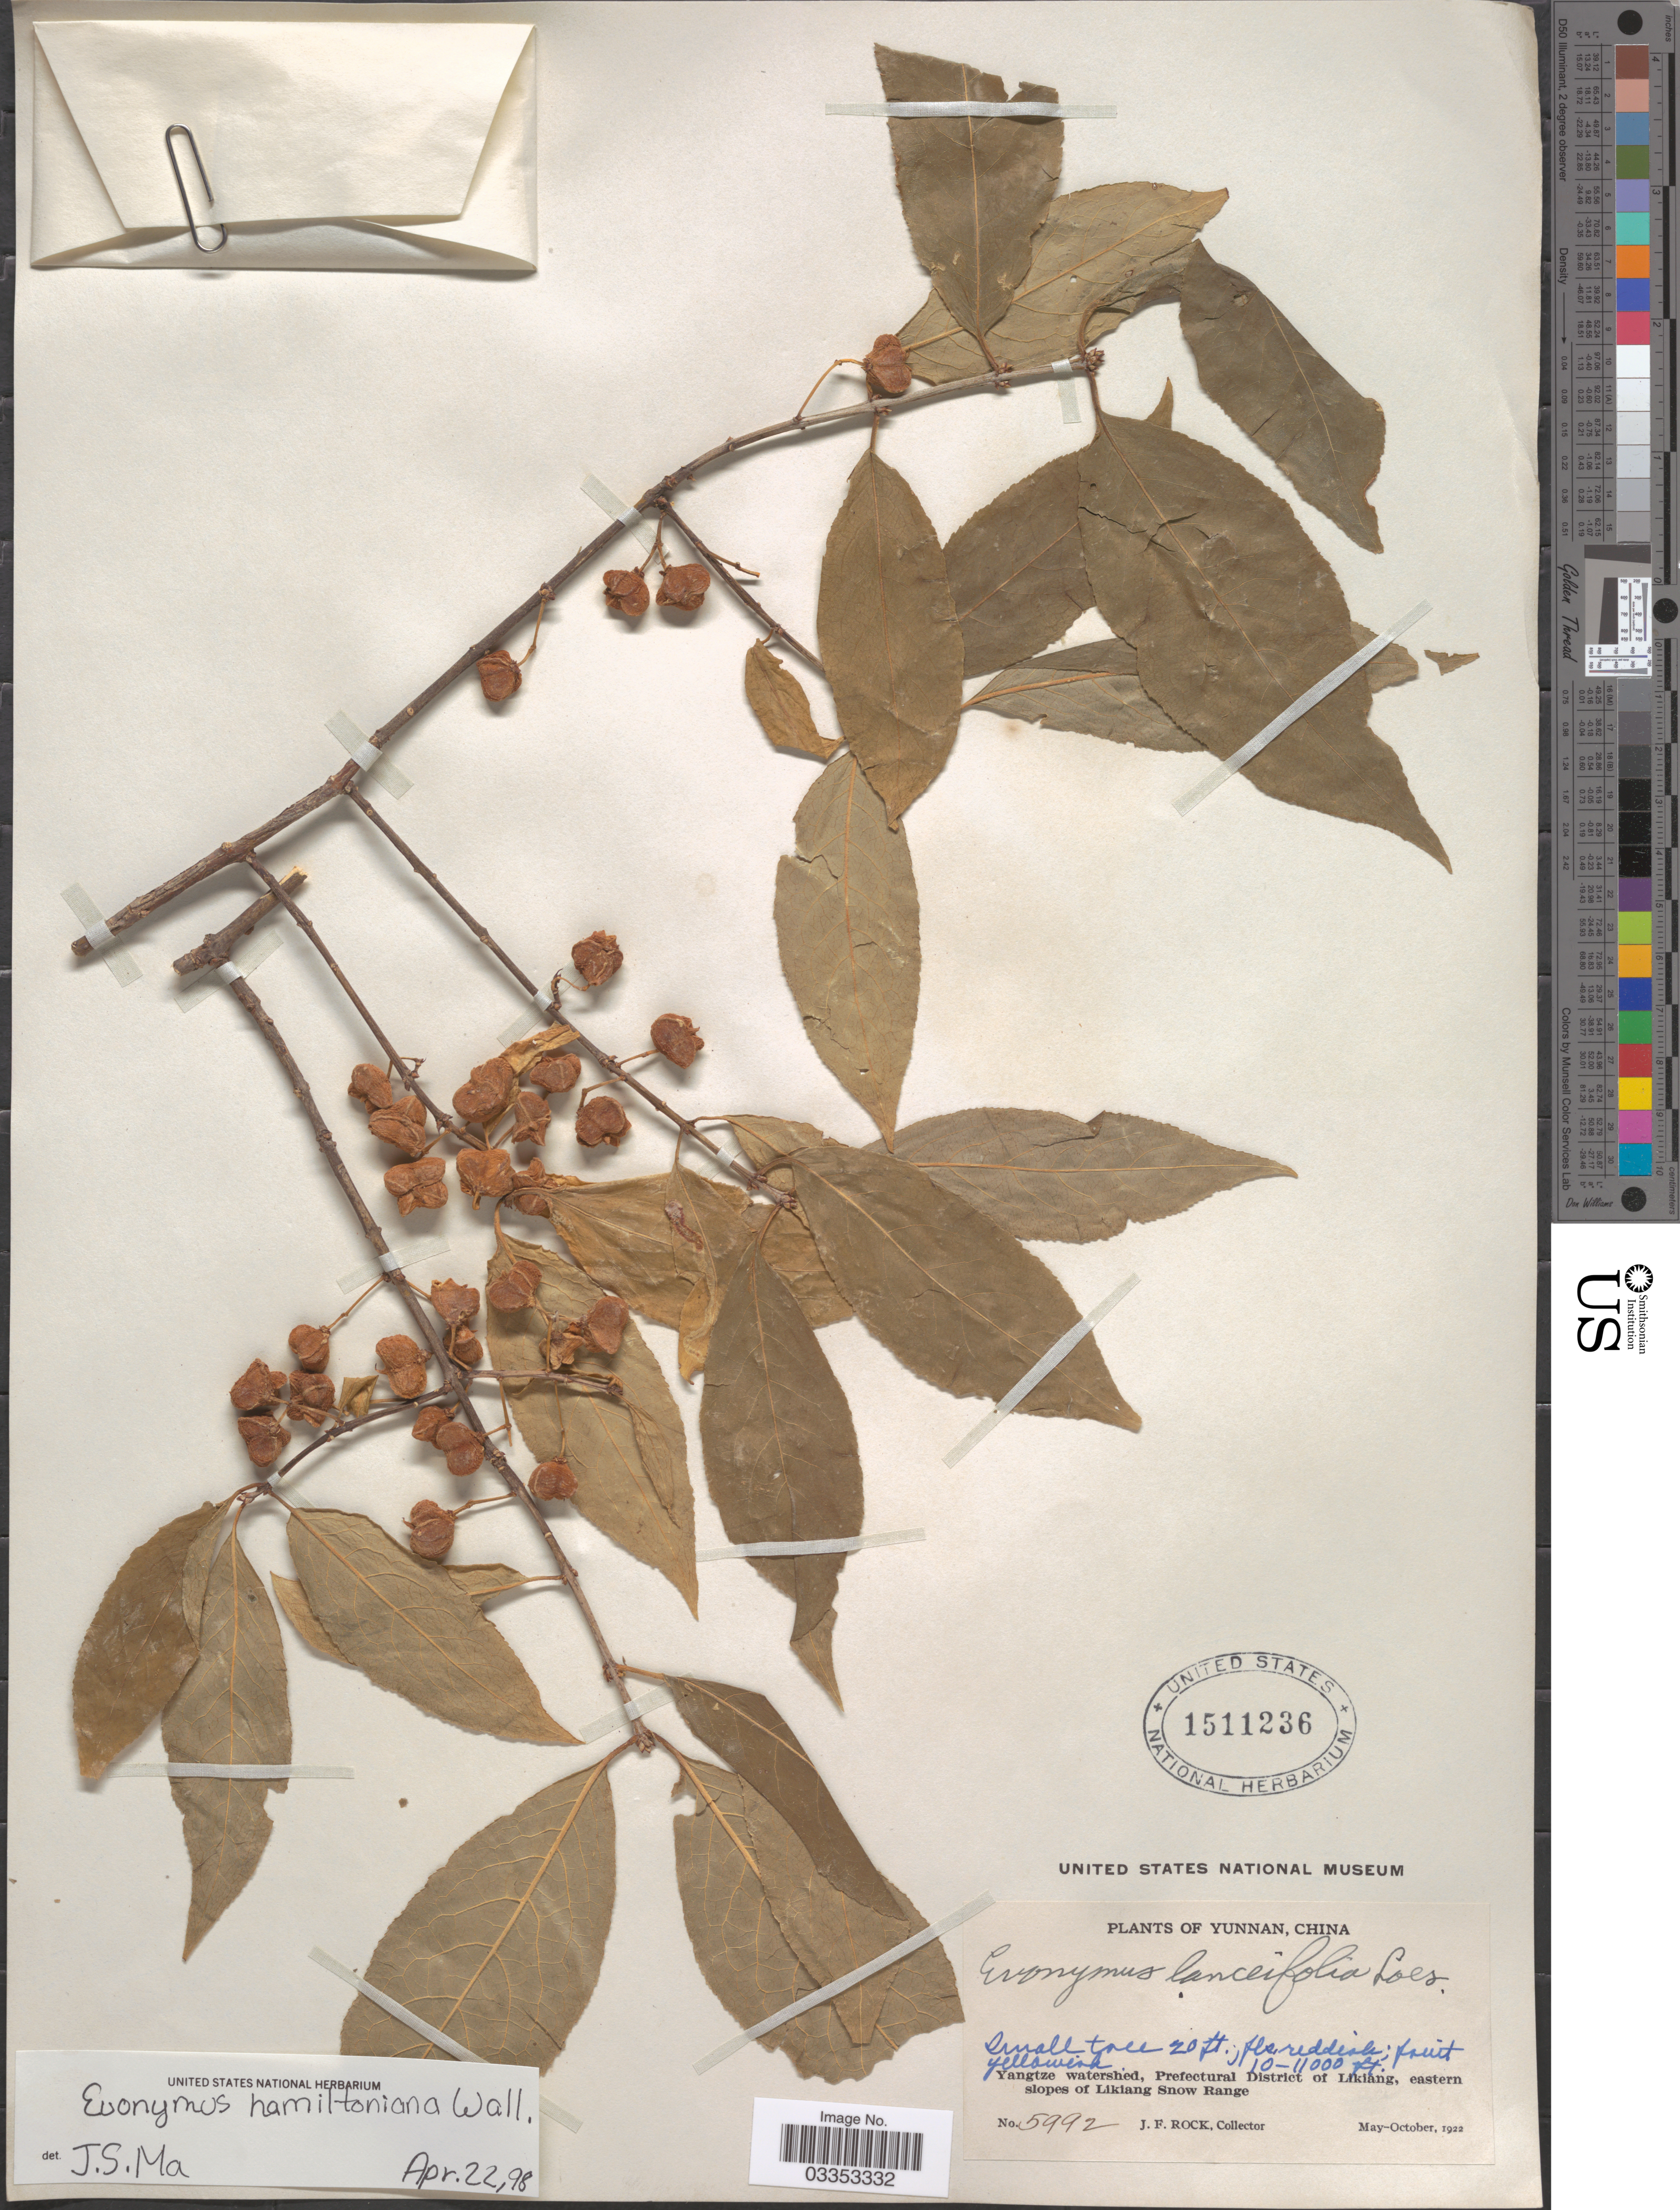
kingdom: Plantae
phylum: Tracheophyta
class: Magnoliopsida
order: Celastrales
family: Celastraceae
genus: Euonymus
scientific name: Euonymus hamiltonianus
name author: Wall.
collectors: J. Rock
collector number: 5992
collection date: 1922-05/1922-10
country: China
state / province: Yunnan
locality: Yangtze watershed, Prefectural District of Likiang, eastern slopes of Likiang Snow Range.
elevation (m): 3048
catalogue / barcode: US 1511236